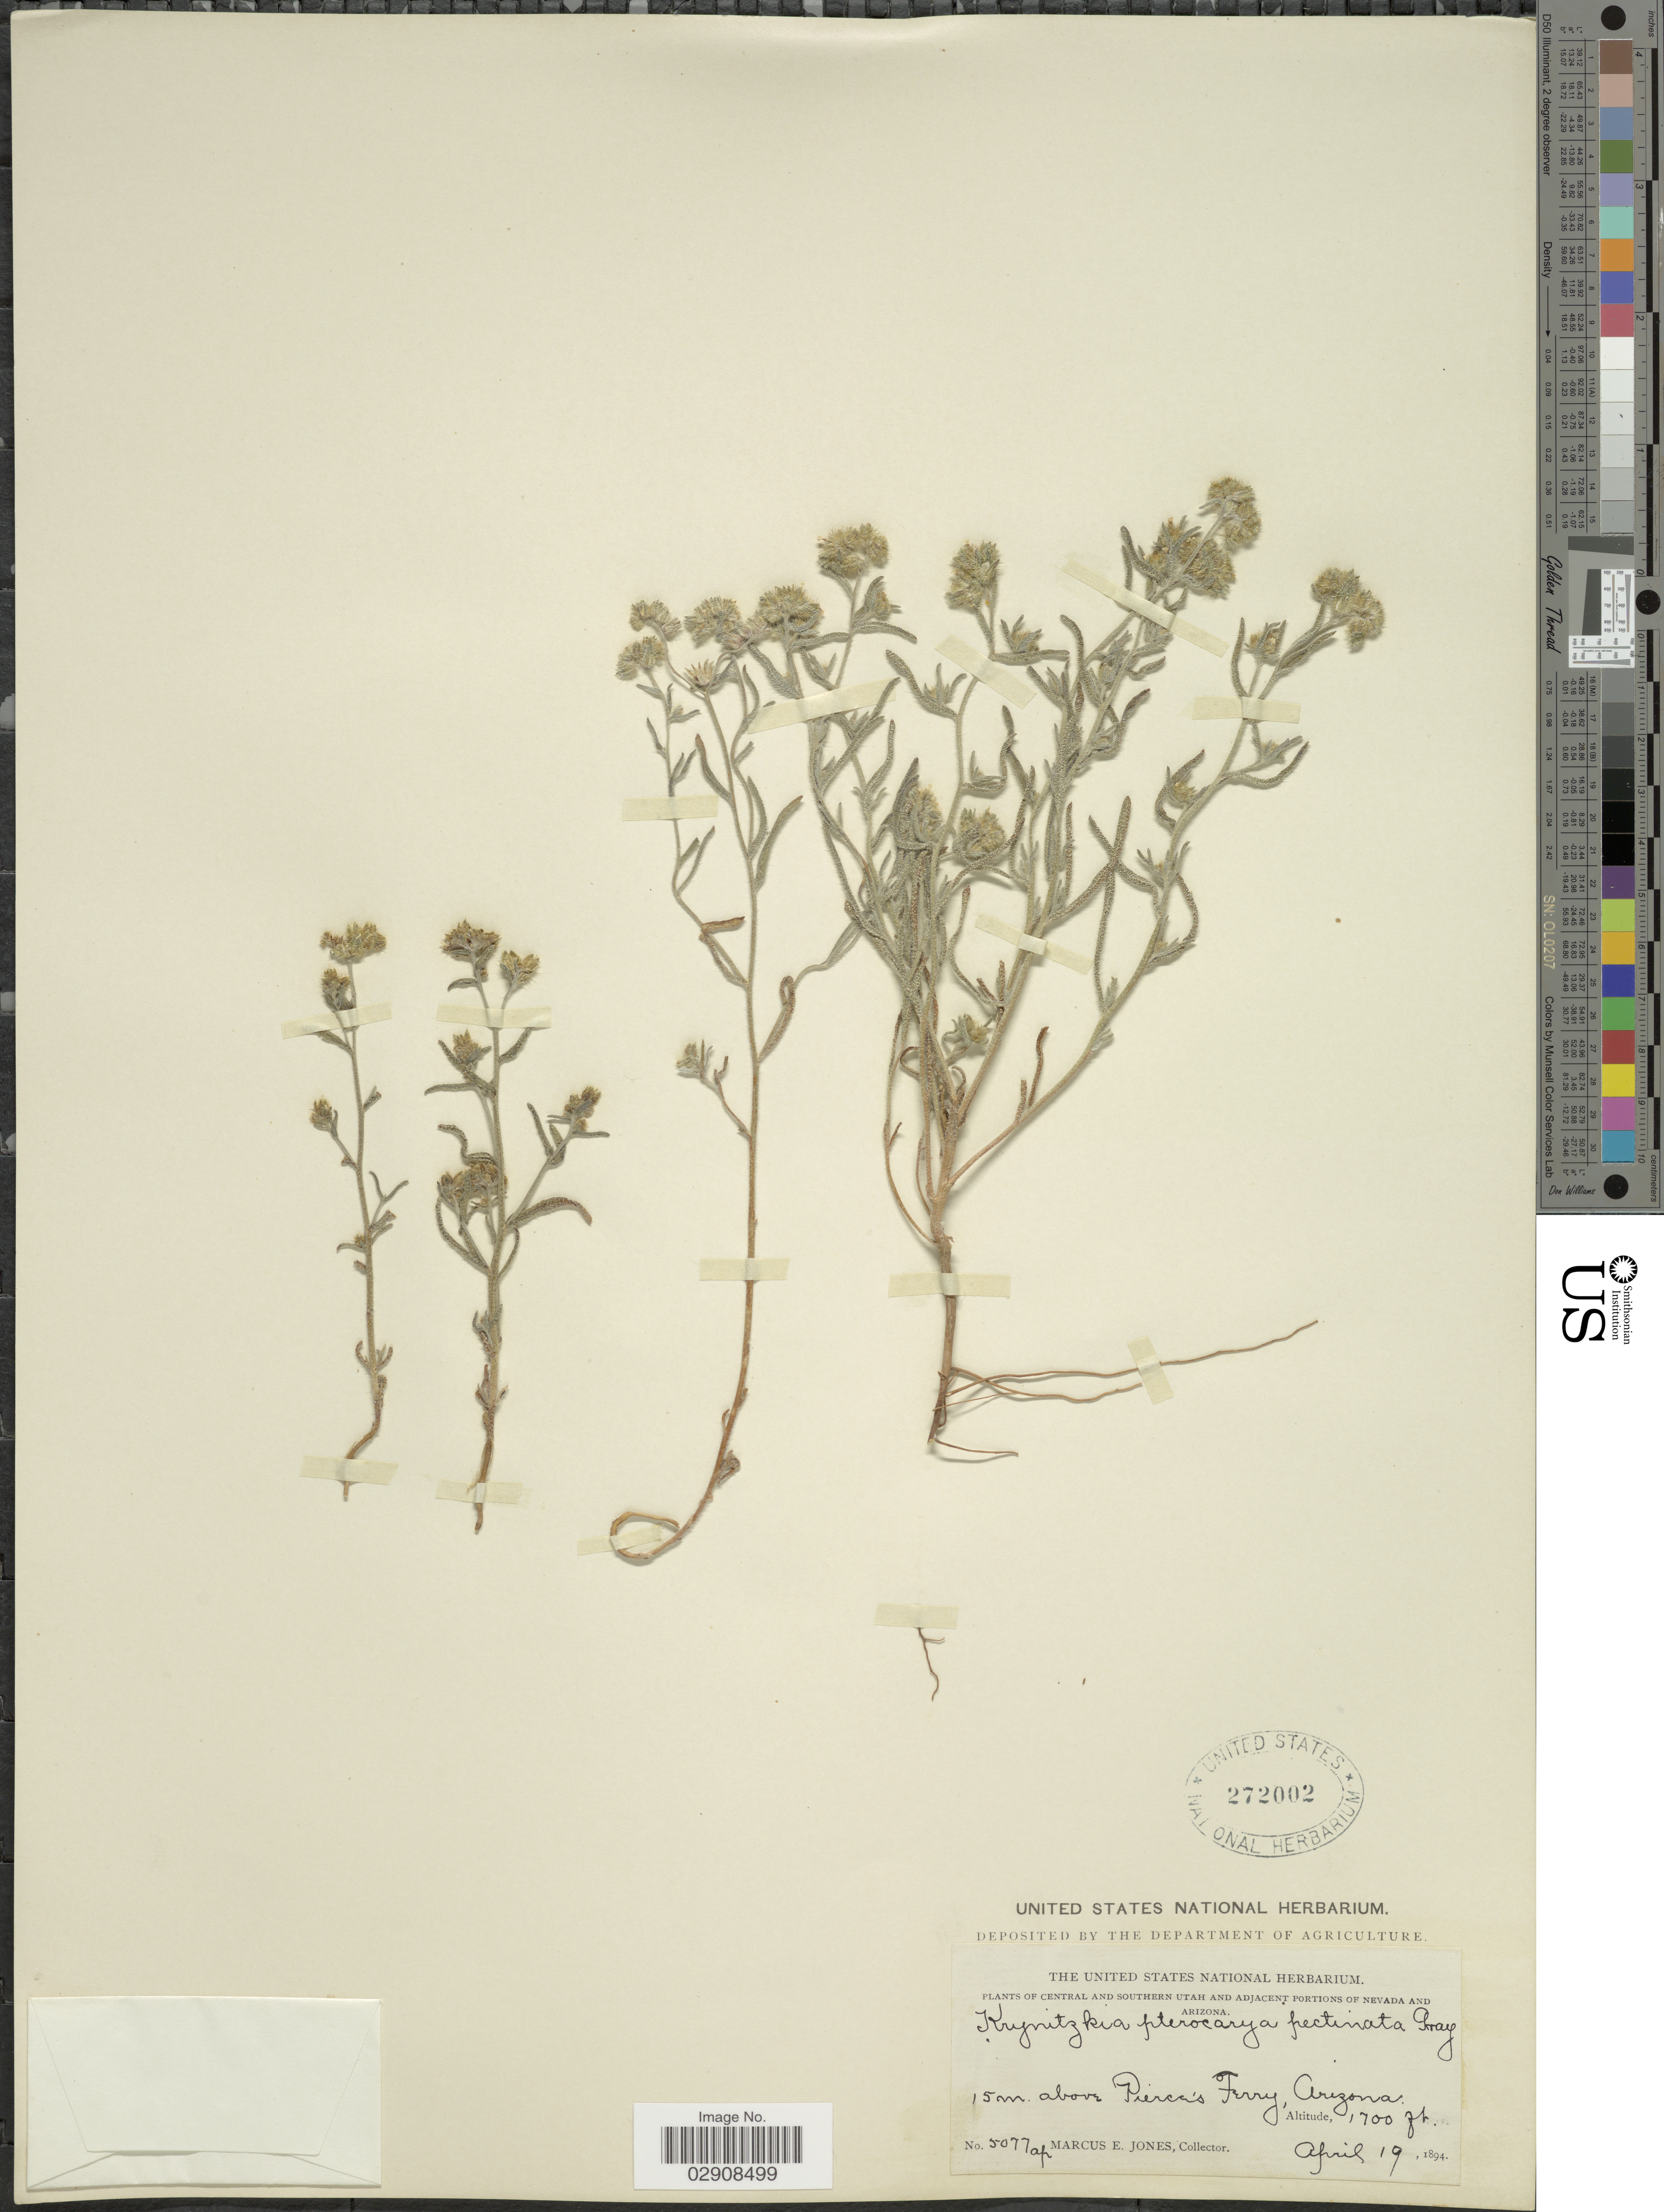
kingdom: Plantae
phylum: Tracheophyta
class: Magnoliopsida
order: Boraginales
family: Boraginaceae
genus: Cryptantha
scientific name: Cryptantha pterocarya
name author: (Torr.) Greene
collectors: M. E. Jones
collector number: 5077af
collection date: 1894-04-19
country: United States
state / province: Arizona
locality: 15 m. above Pierce's Ferry.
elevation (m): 518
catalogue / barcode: US 272002